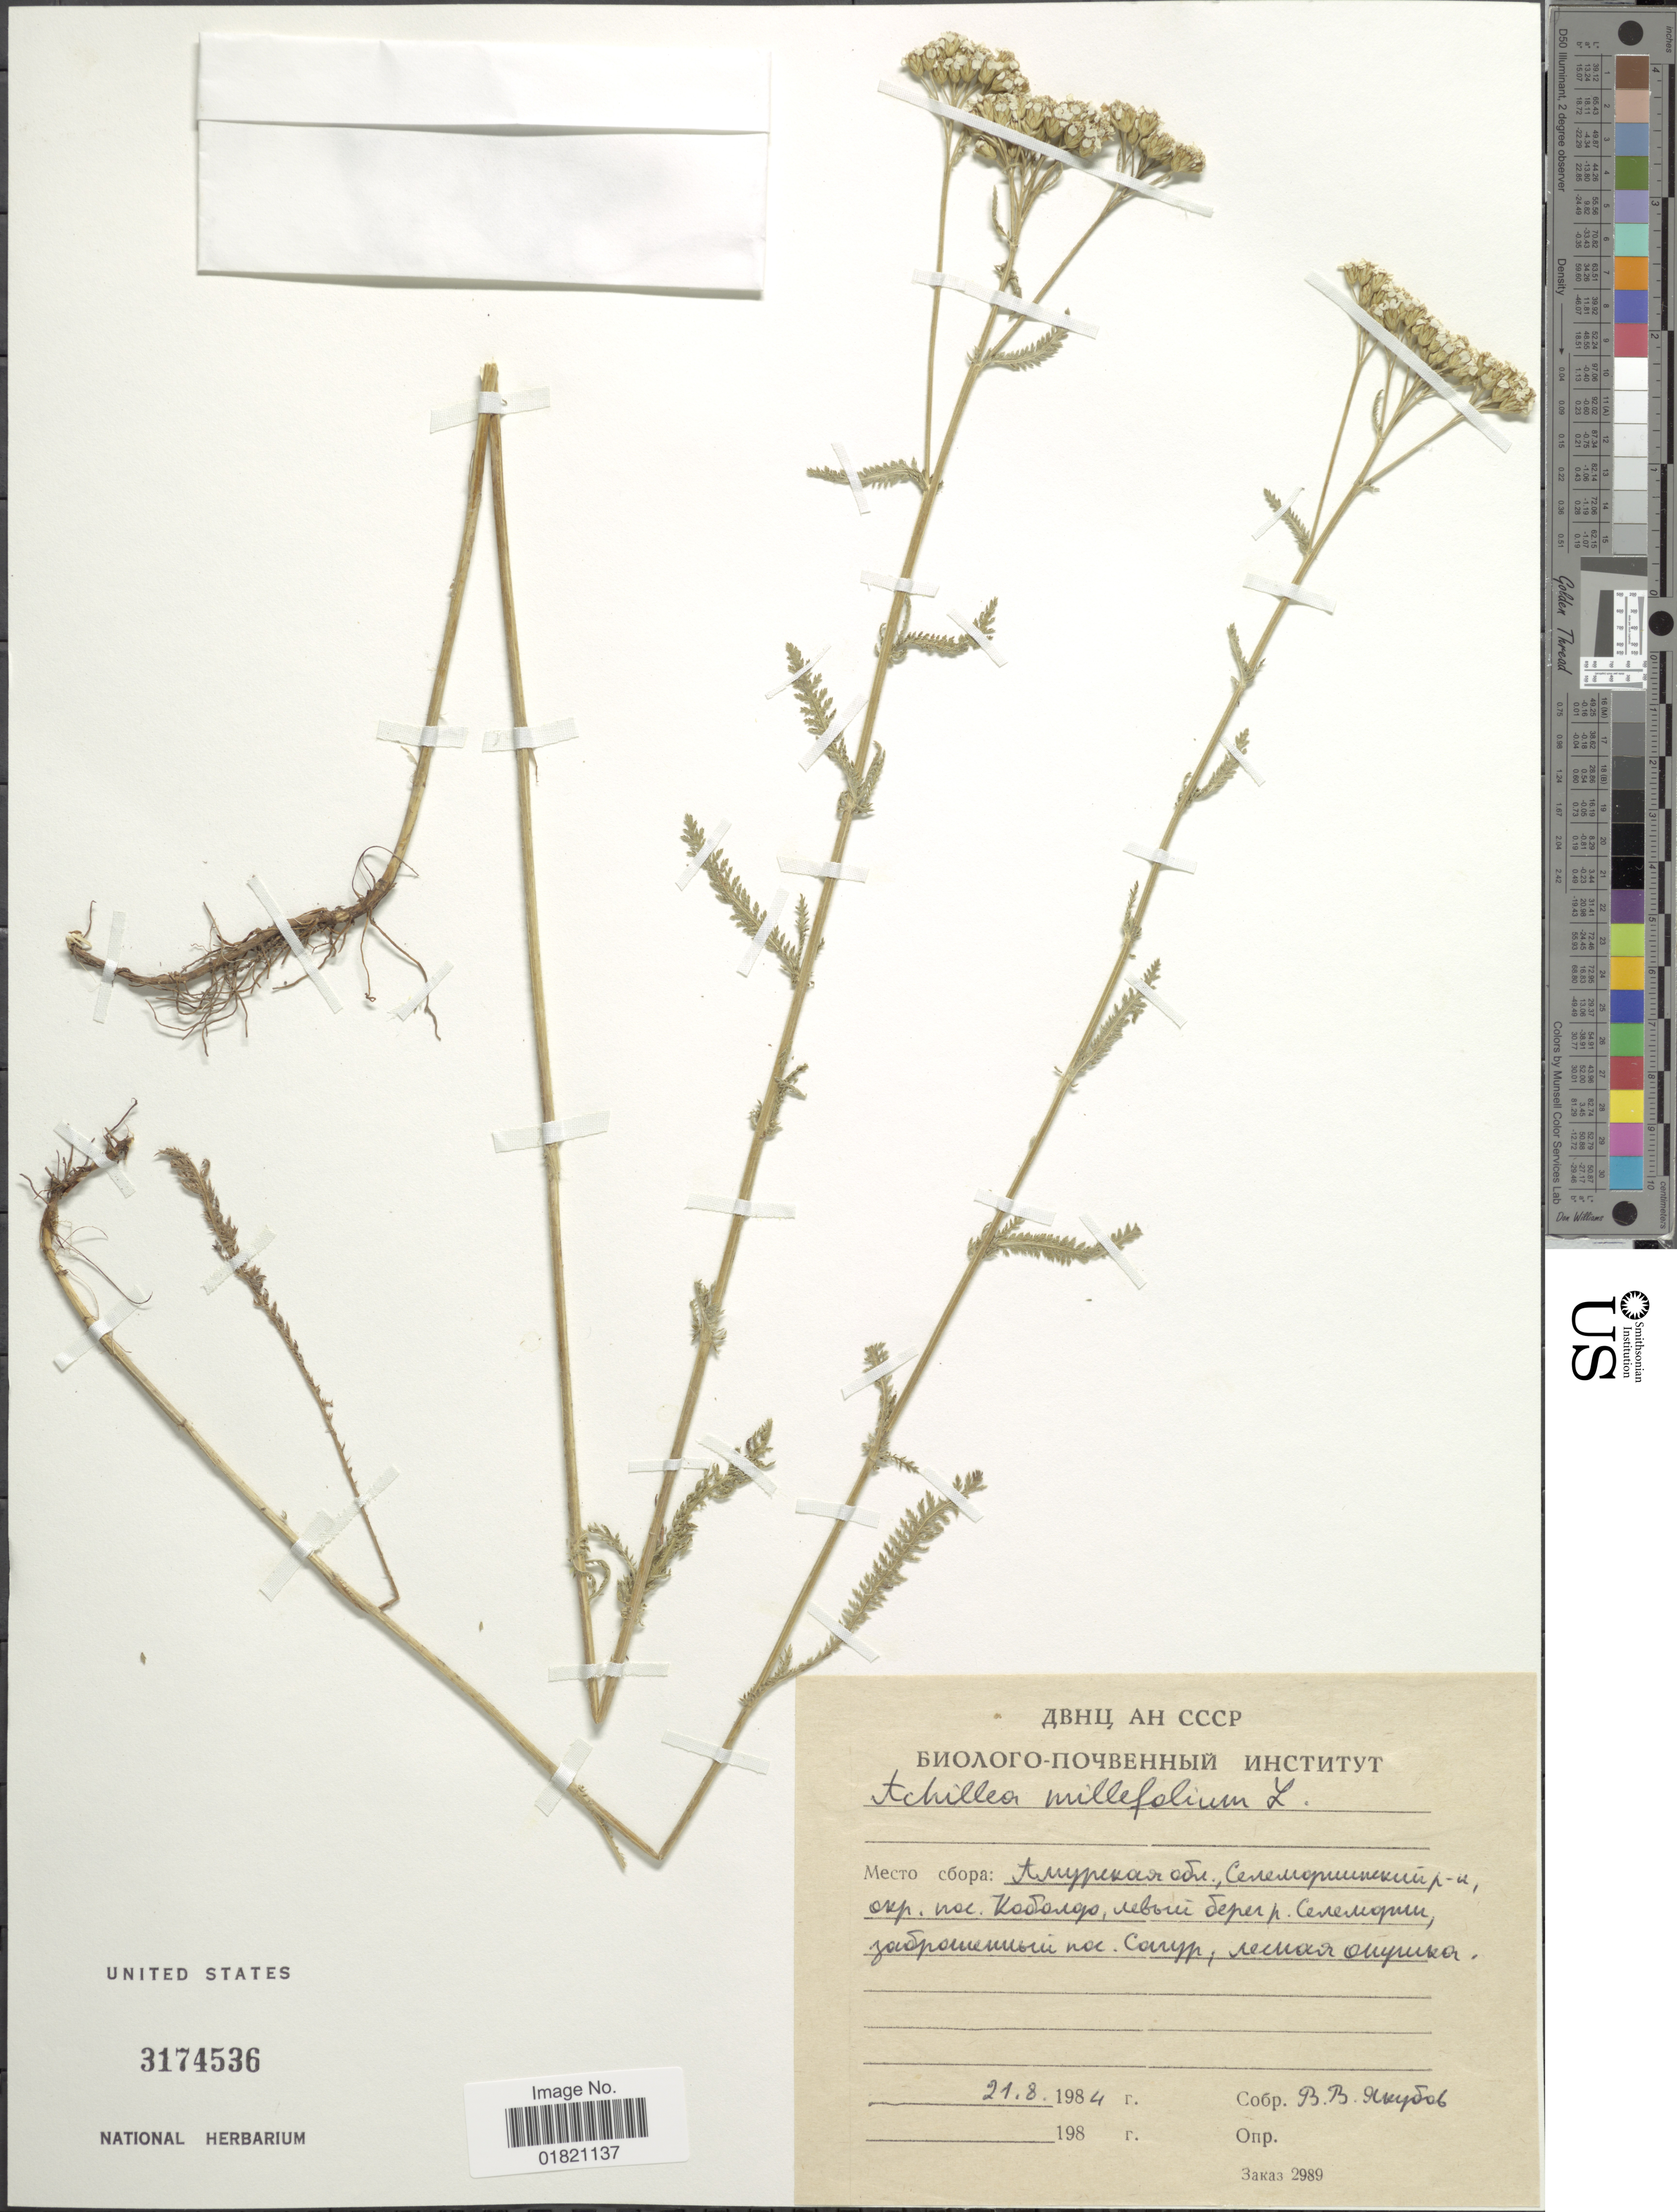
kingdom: Plantae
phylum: Tracheophyta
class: Magnoliopsida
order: Asterales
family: Asteraceae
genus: Achillea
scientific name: Achillea millefolium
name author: L.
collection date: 1984-08-21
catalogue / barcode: US 3174536